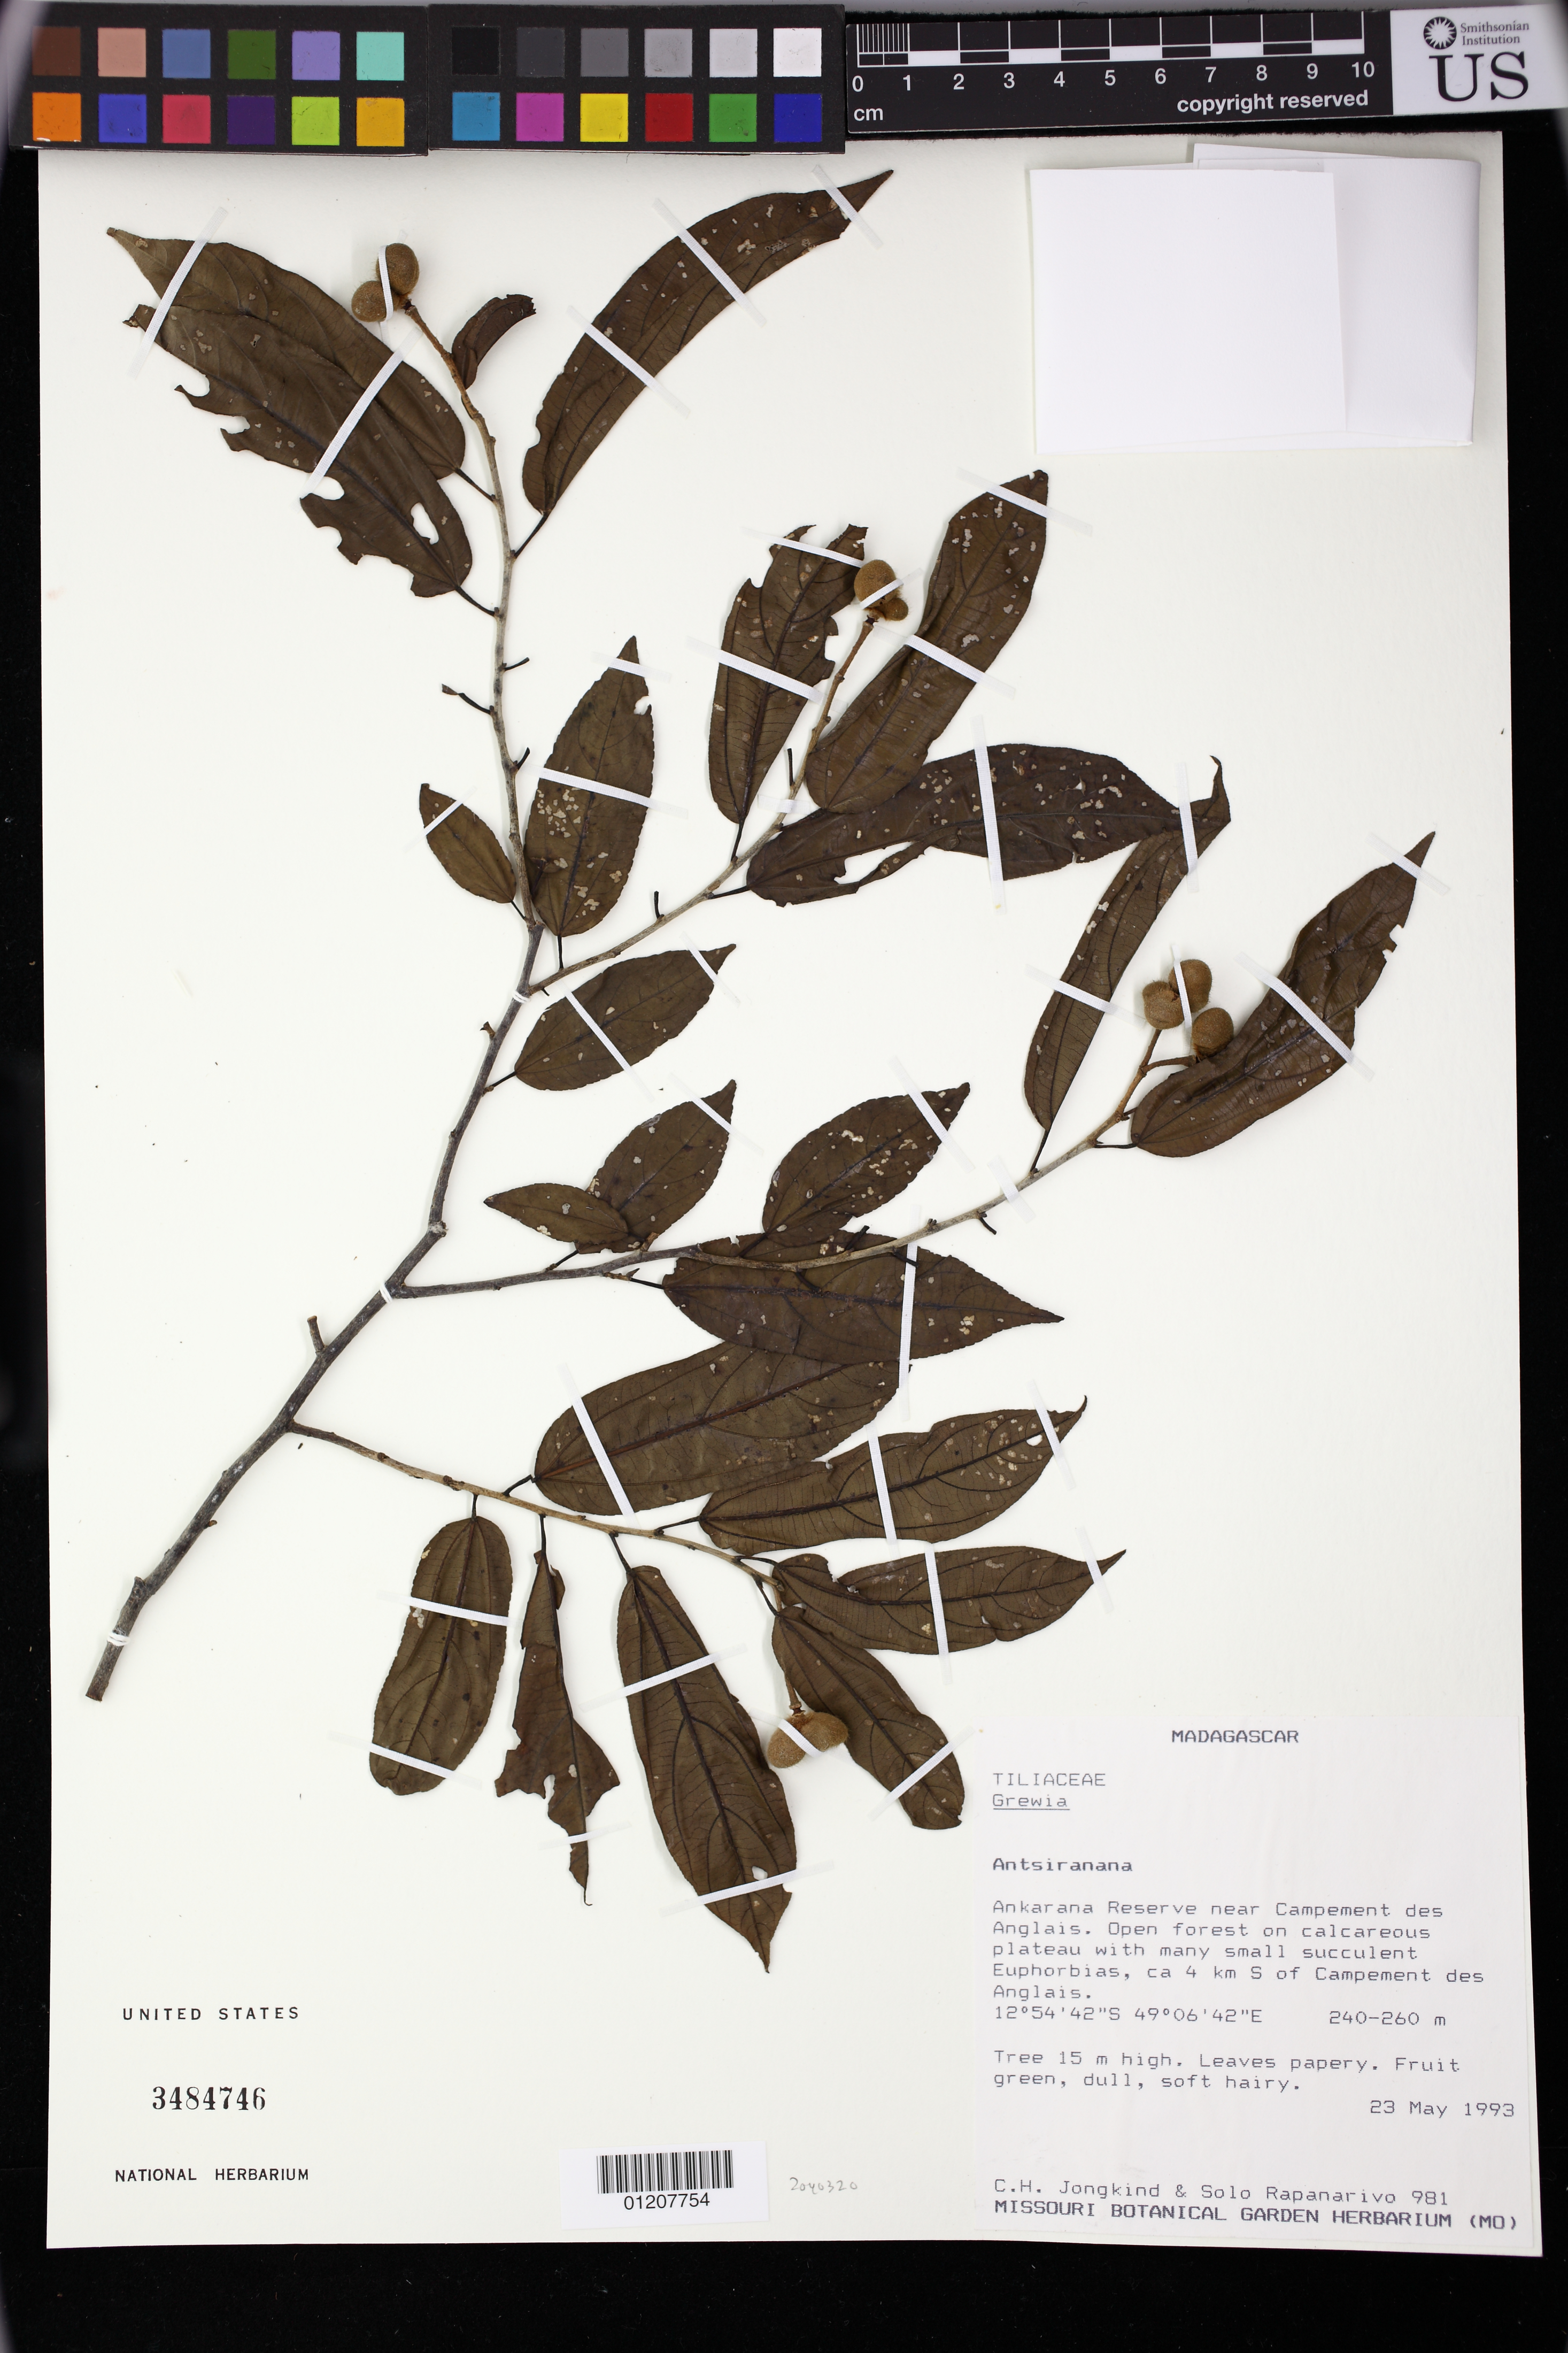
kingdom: Plantae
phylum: Tracheophyta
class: Magnoliopsida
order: Malvales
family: Malvaceae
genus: Grewia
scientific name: Grewia antankarana Capuron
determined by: Jourdain-Fievet, Lucile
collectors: C. C. Jongkind & S. Rapanarivo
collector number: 981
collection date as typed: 23 May 1993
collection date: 1993-05-23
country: Madagascar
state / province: Diana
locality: Antsiranana. Ankarana Reserve near Campement des Anglais. Open forest on calcareous plateau with many small succulent Euphorbias, ca 4 km S of Campement des Anglais.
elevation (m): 240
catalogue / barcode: US 3484746